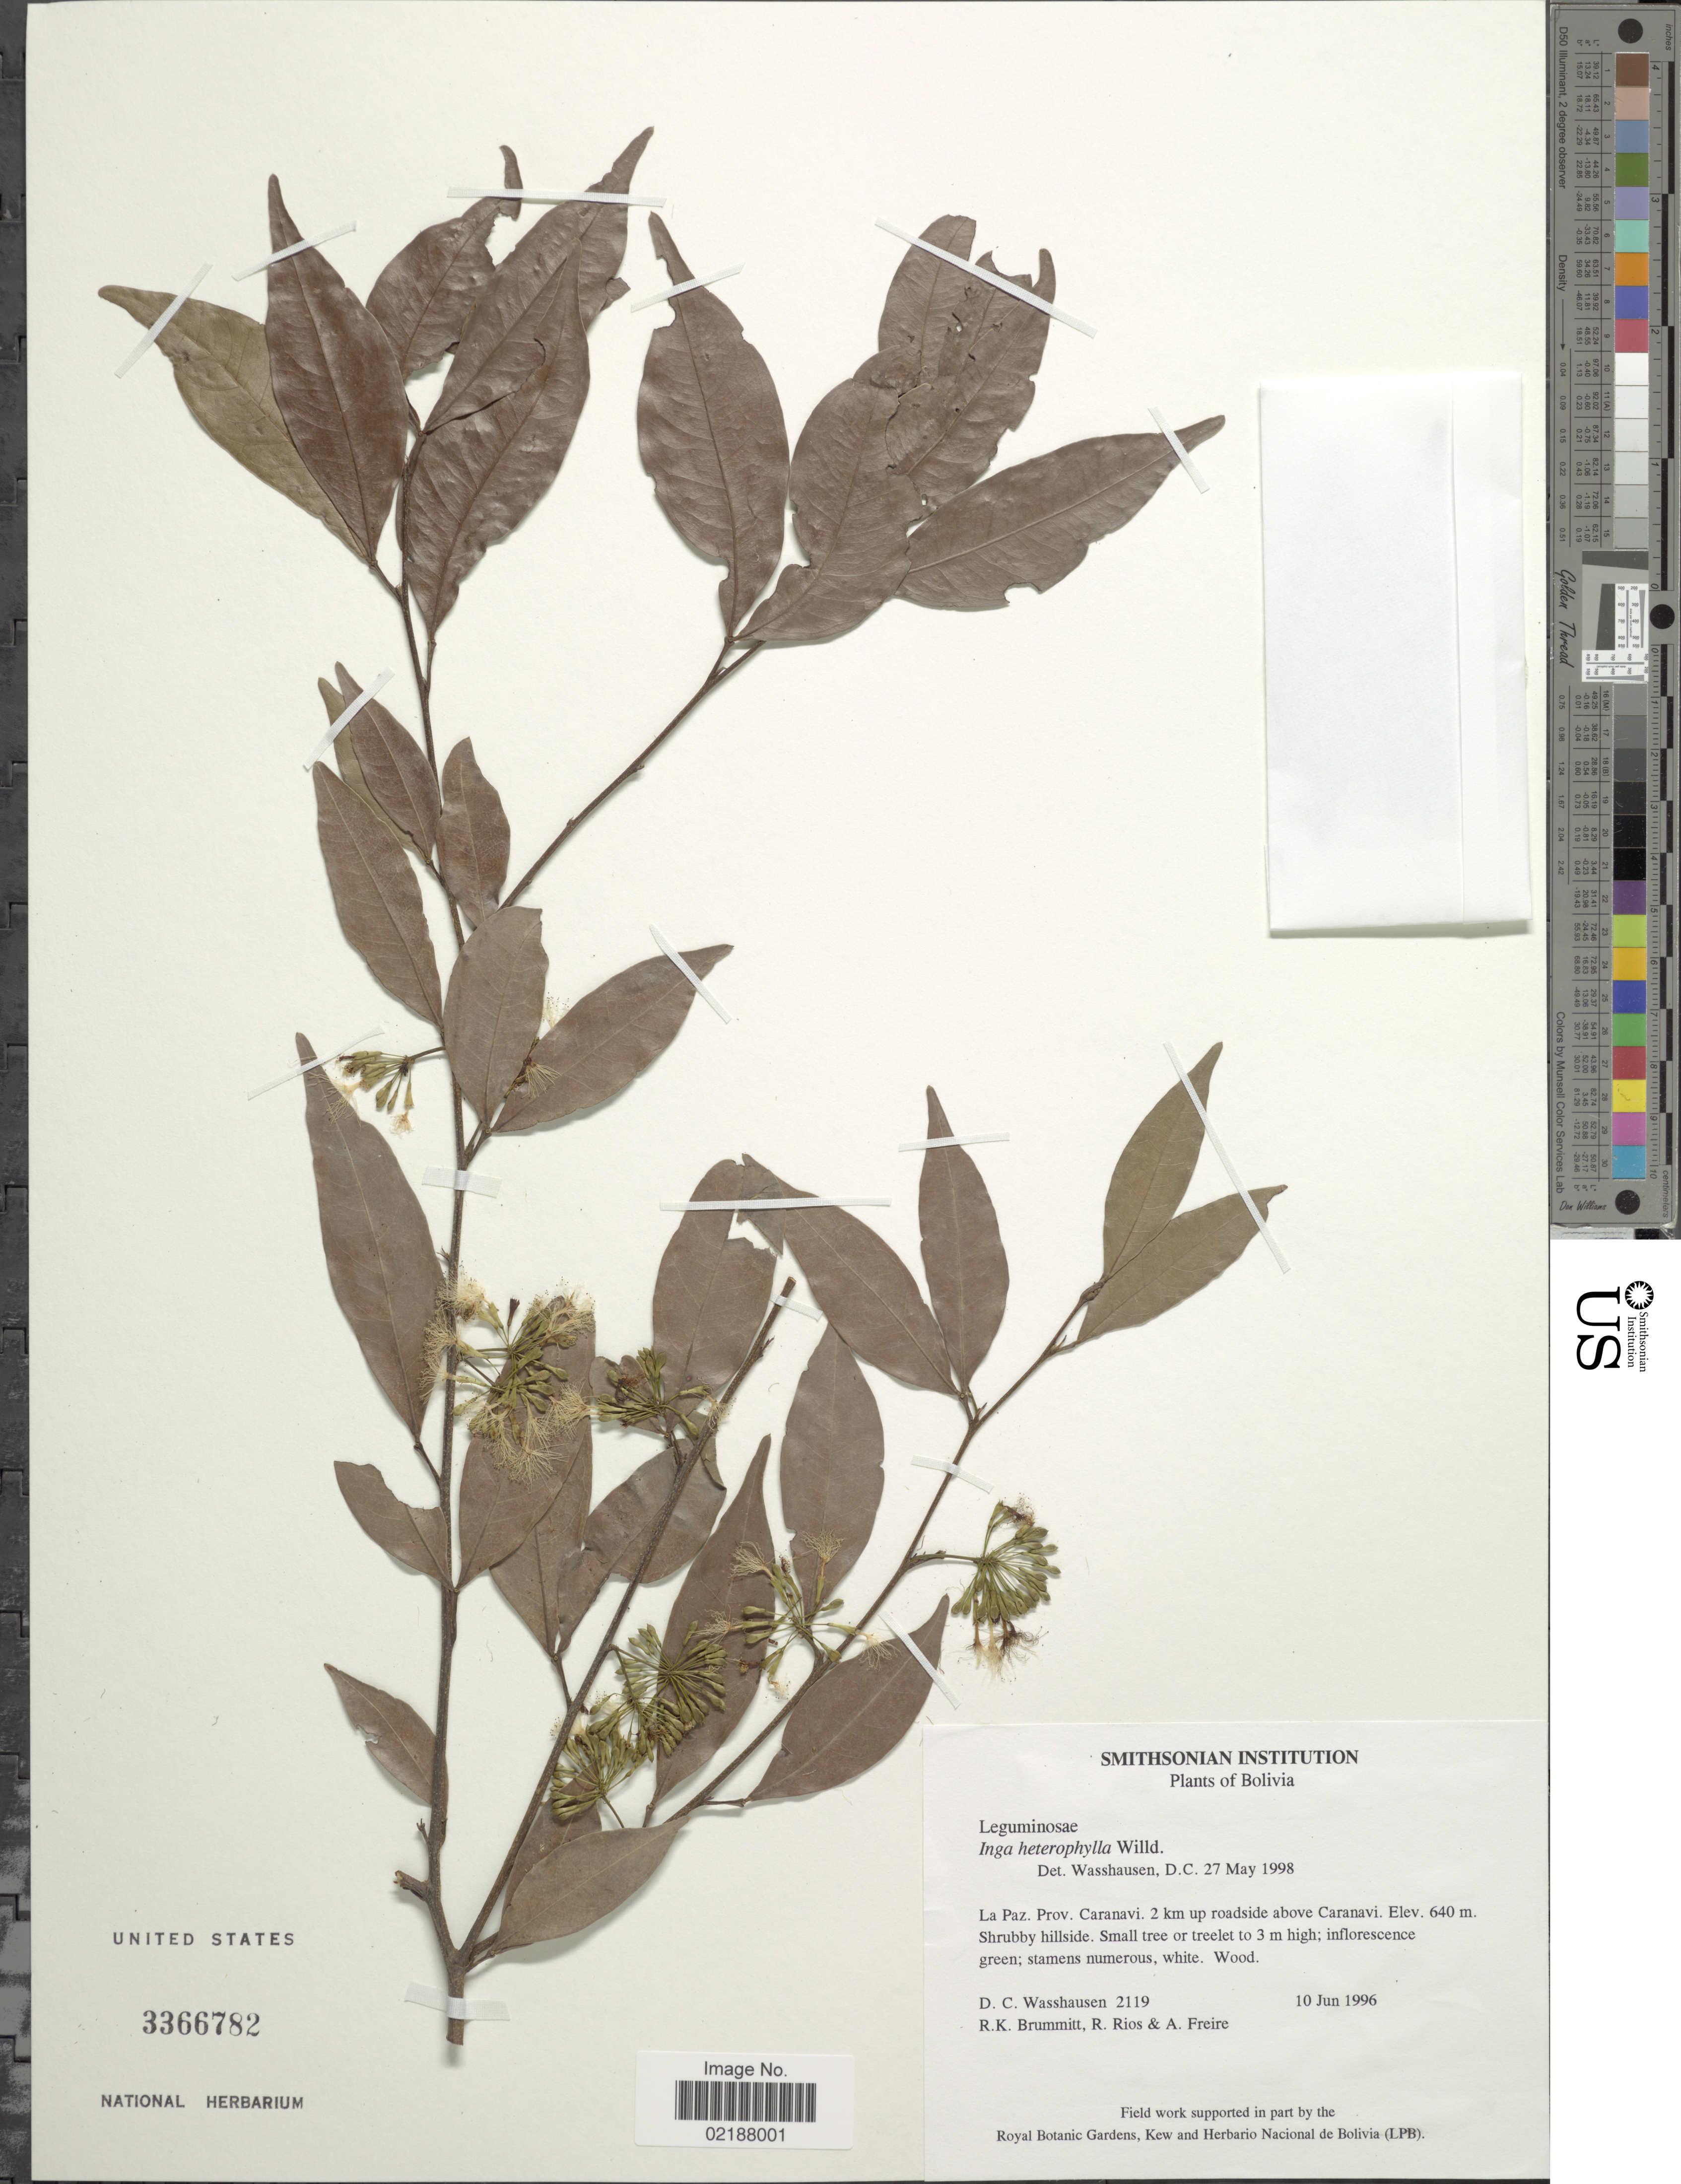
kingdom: Plantae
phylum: Tracheophyta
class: Magnoliopsida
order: Fabales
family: Fabaceae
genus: Inga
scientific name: Inga heterophylla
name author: Willd.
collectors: D. C. Wasshausen, R. Brummitt, R. Rios & A. Freire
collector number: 2119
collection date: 1996-06-10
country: Bolivia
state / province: La Paz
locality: Prov. Caranavi. 2 km up roadside above Caranavi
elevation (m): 640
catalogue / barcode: US 3366782